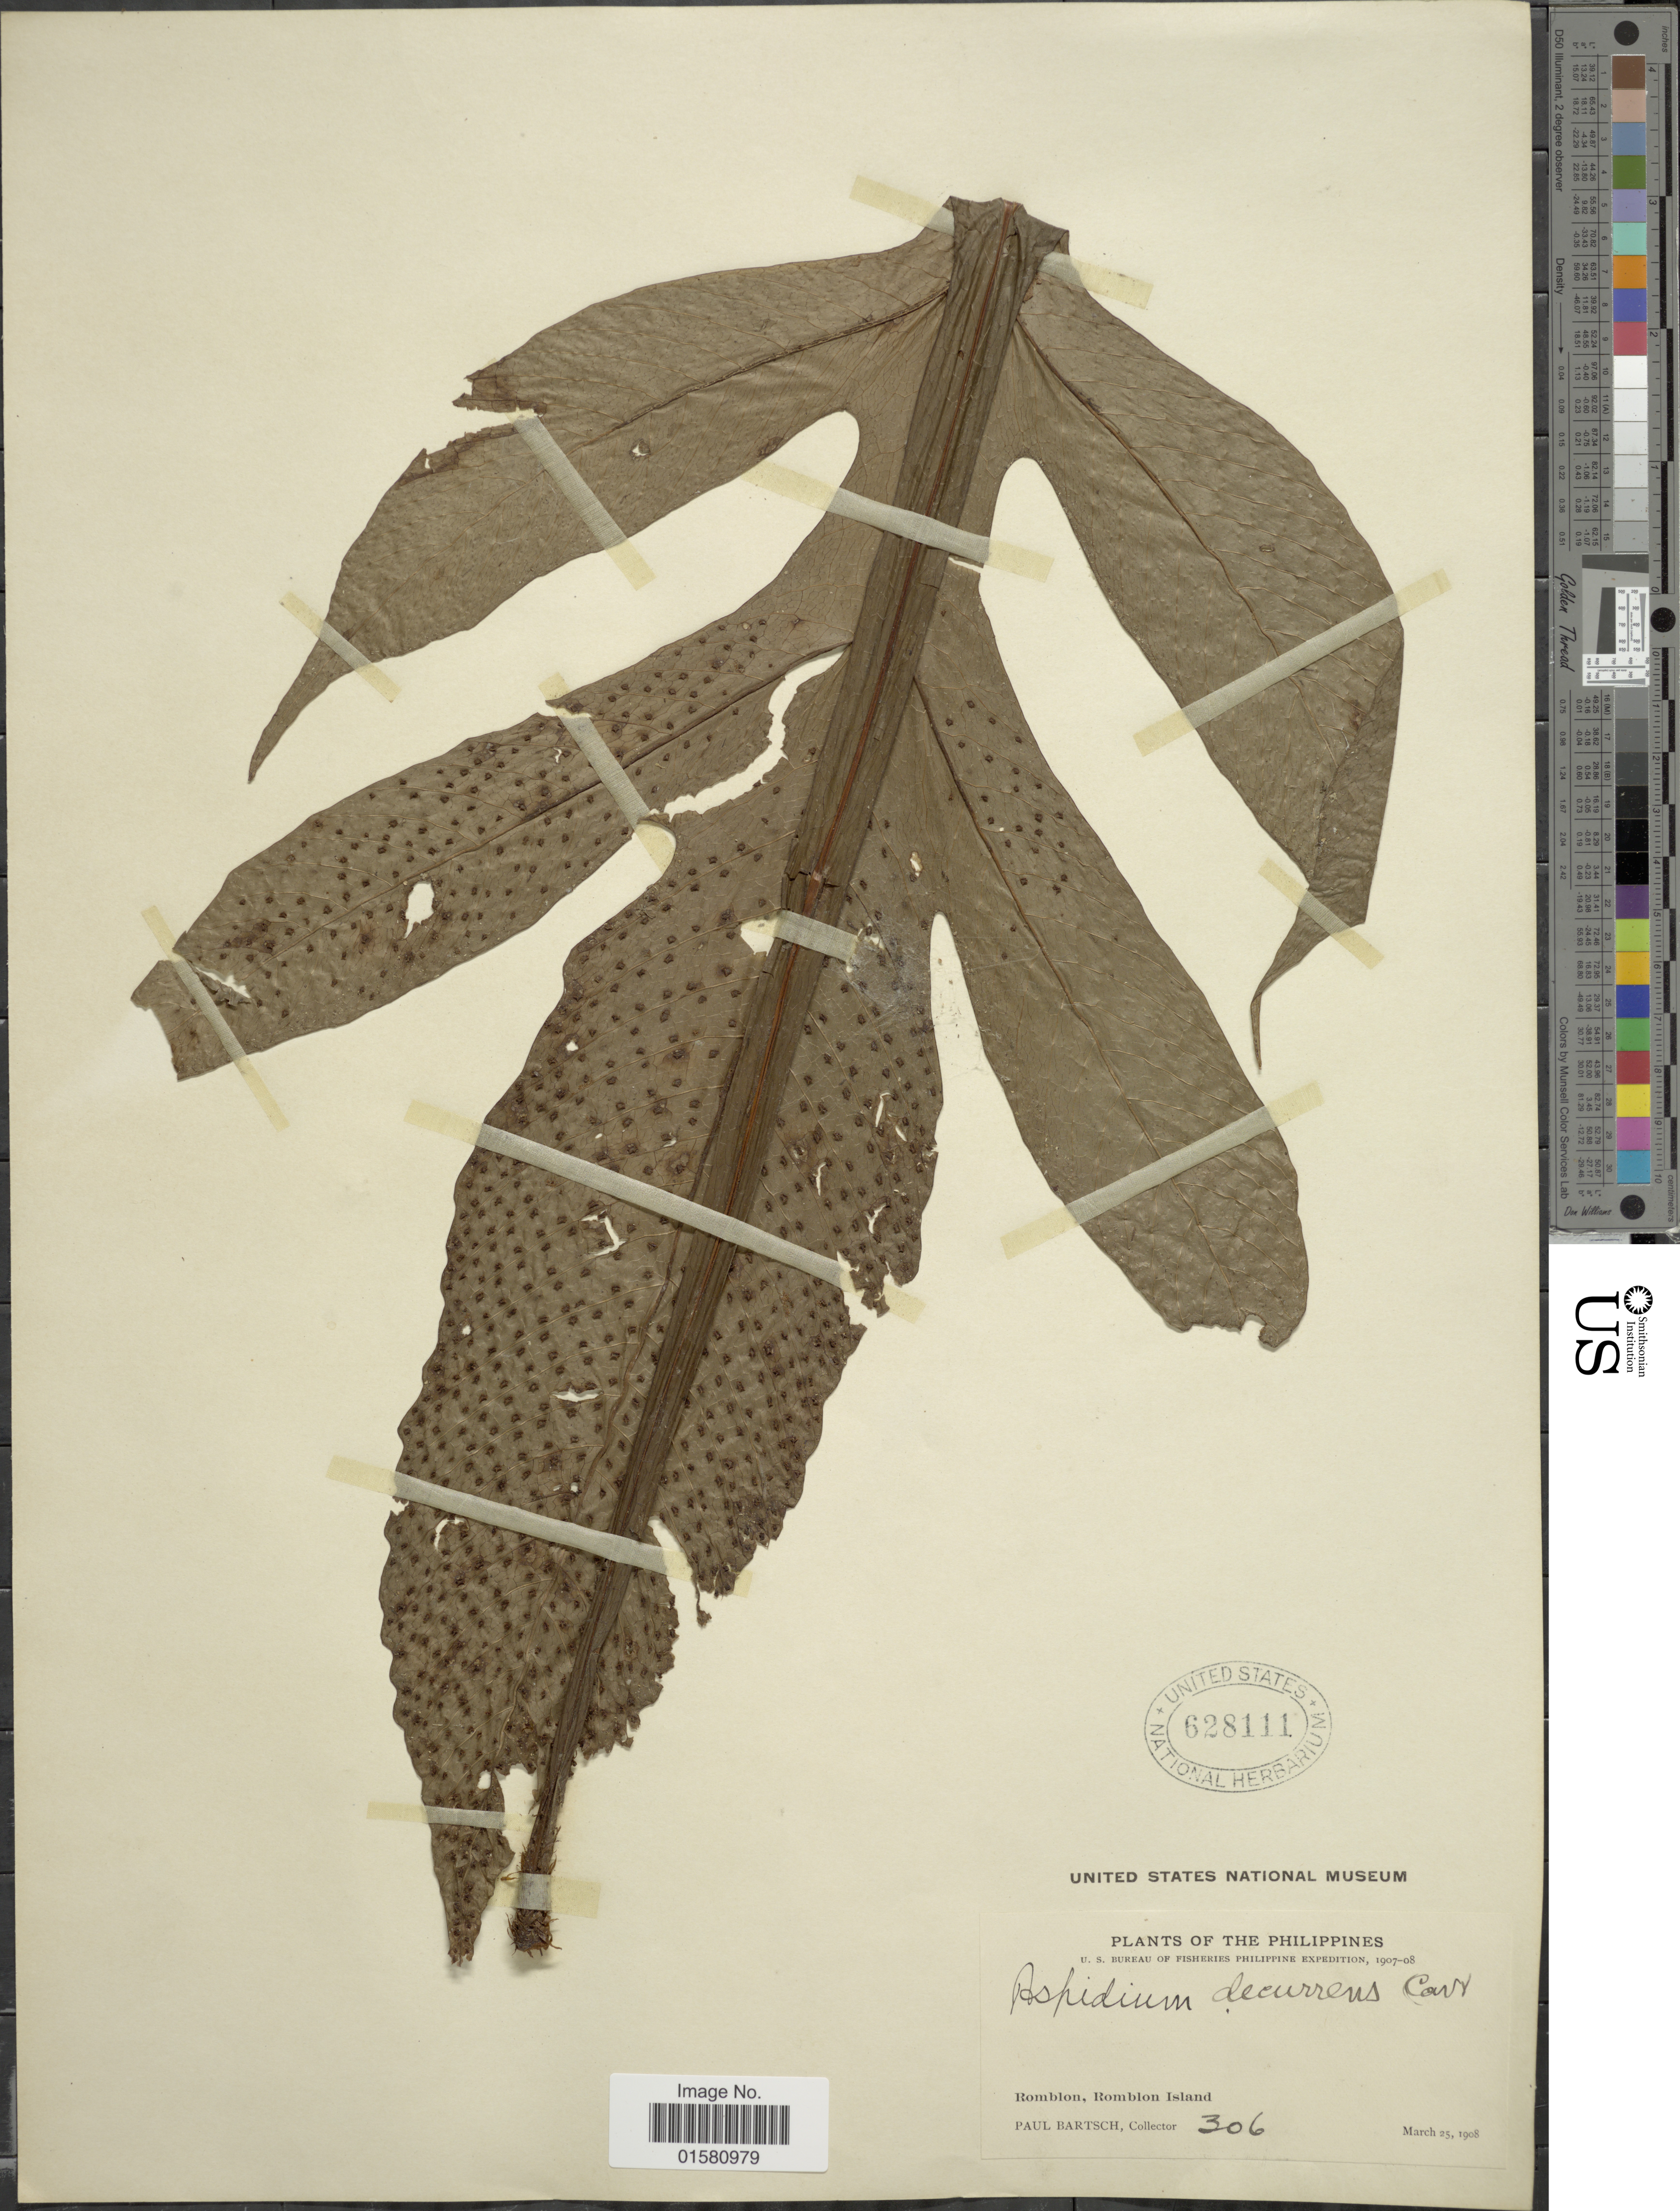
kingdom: Plantae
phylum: Tracheophyta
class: Polypodiopsida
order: Polypodiales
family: Tectariaceae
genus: Tectaria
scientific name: Tectaria decurrens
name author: (Presel.) Copel. in Elmer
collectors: P. Bartsch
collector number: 306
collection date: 1908-03-25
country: Philippines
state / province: Mimaropa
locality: Romblon, Romblon Island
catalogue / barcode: US 628111